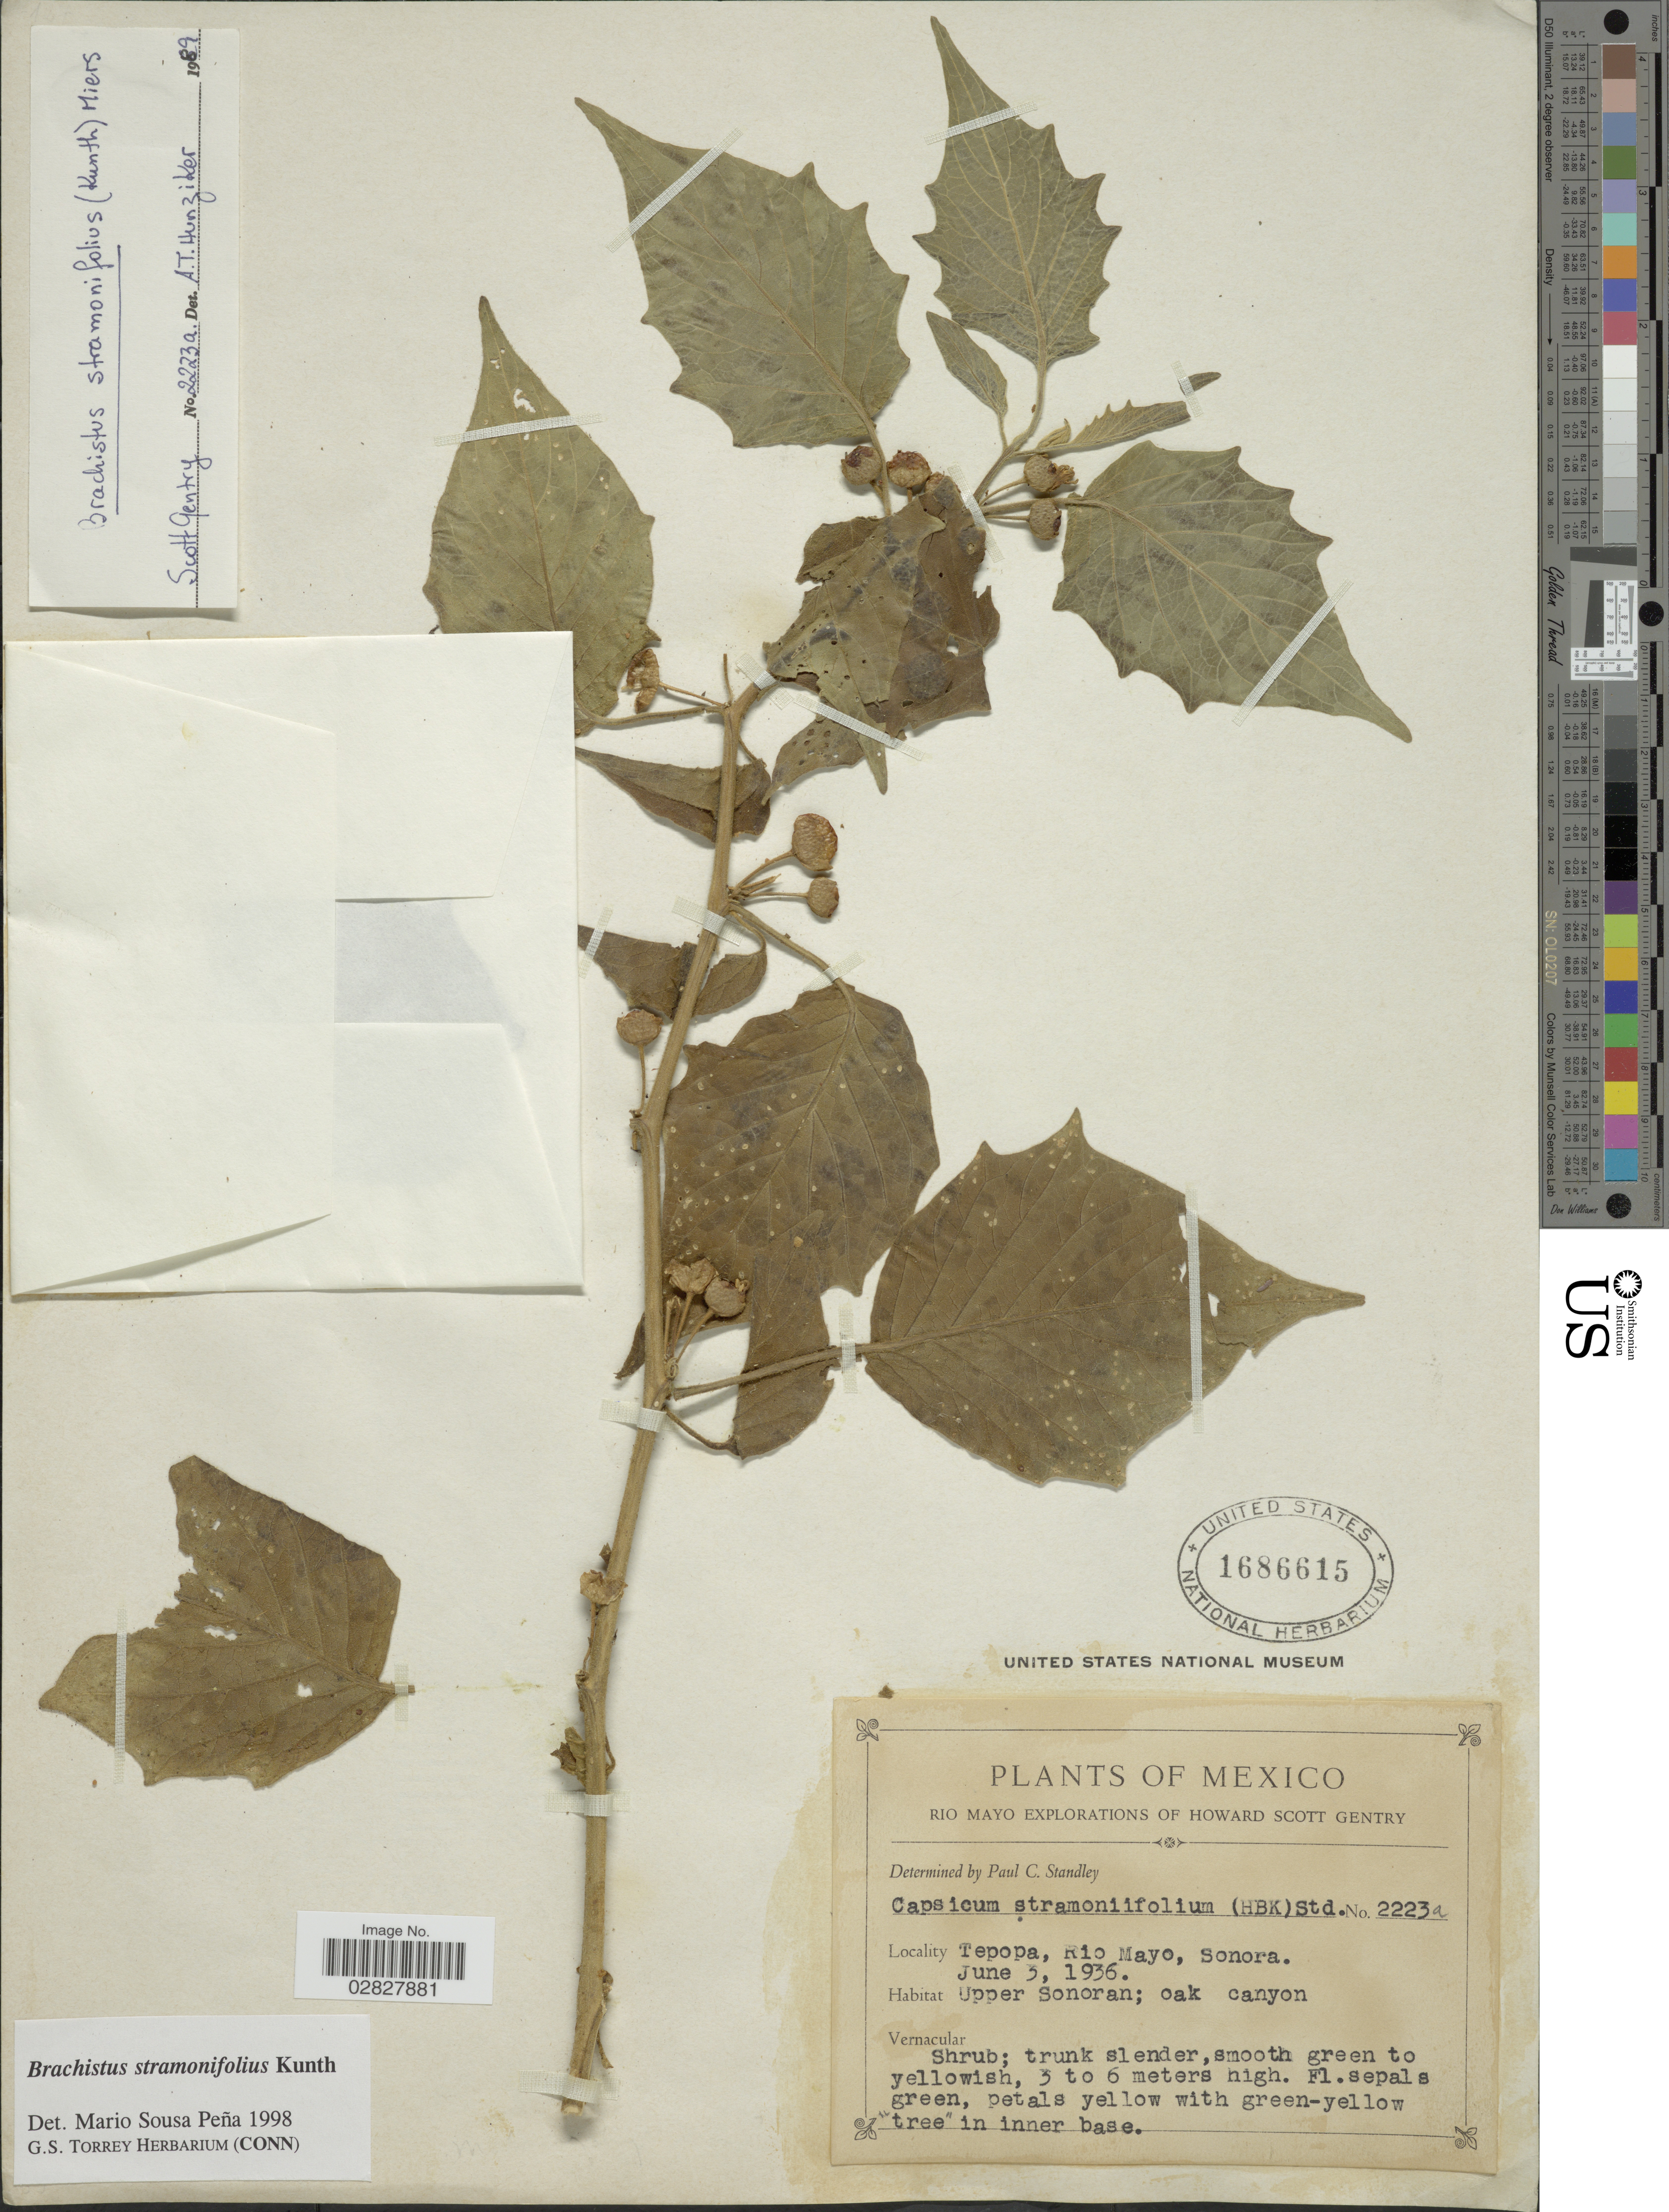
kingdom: Plantae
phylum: Tracheophyta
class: Magnoliopsida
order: Solanales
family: Solanaceae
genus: Brachistus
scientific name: Brachistus stramonifolius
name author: (Kunth) Miers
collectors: H. S. Gentry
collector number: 2223a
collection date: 1936-06-03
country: Mexico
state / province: Sonora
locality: Tepopa, Rio Mayo, Sonora, Upper Sonoran; oak canyon.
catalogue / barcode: US 1686615